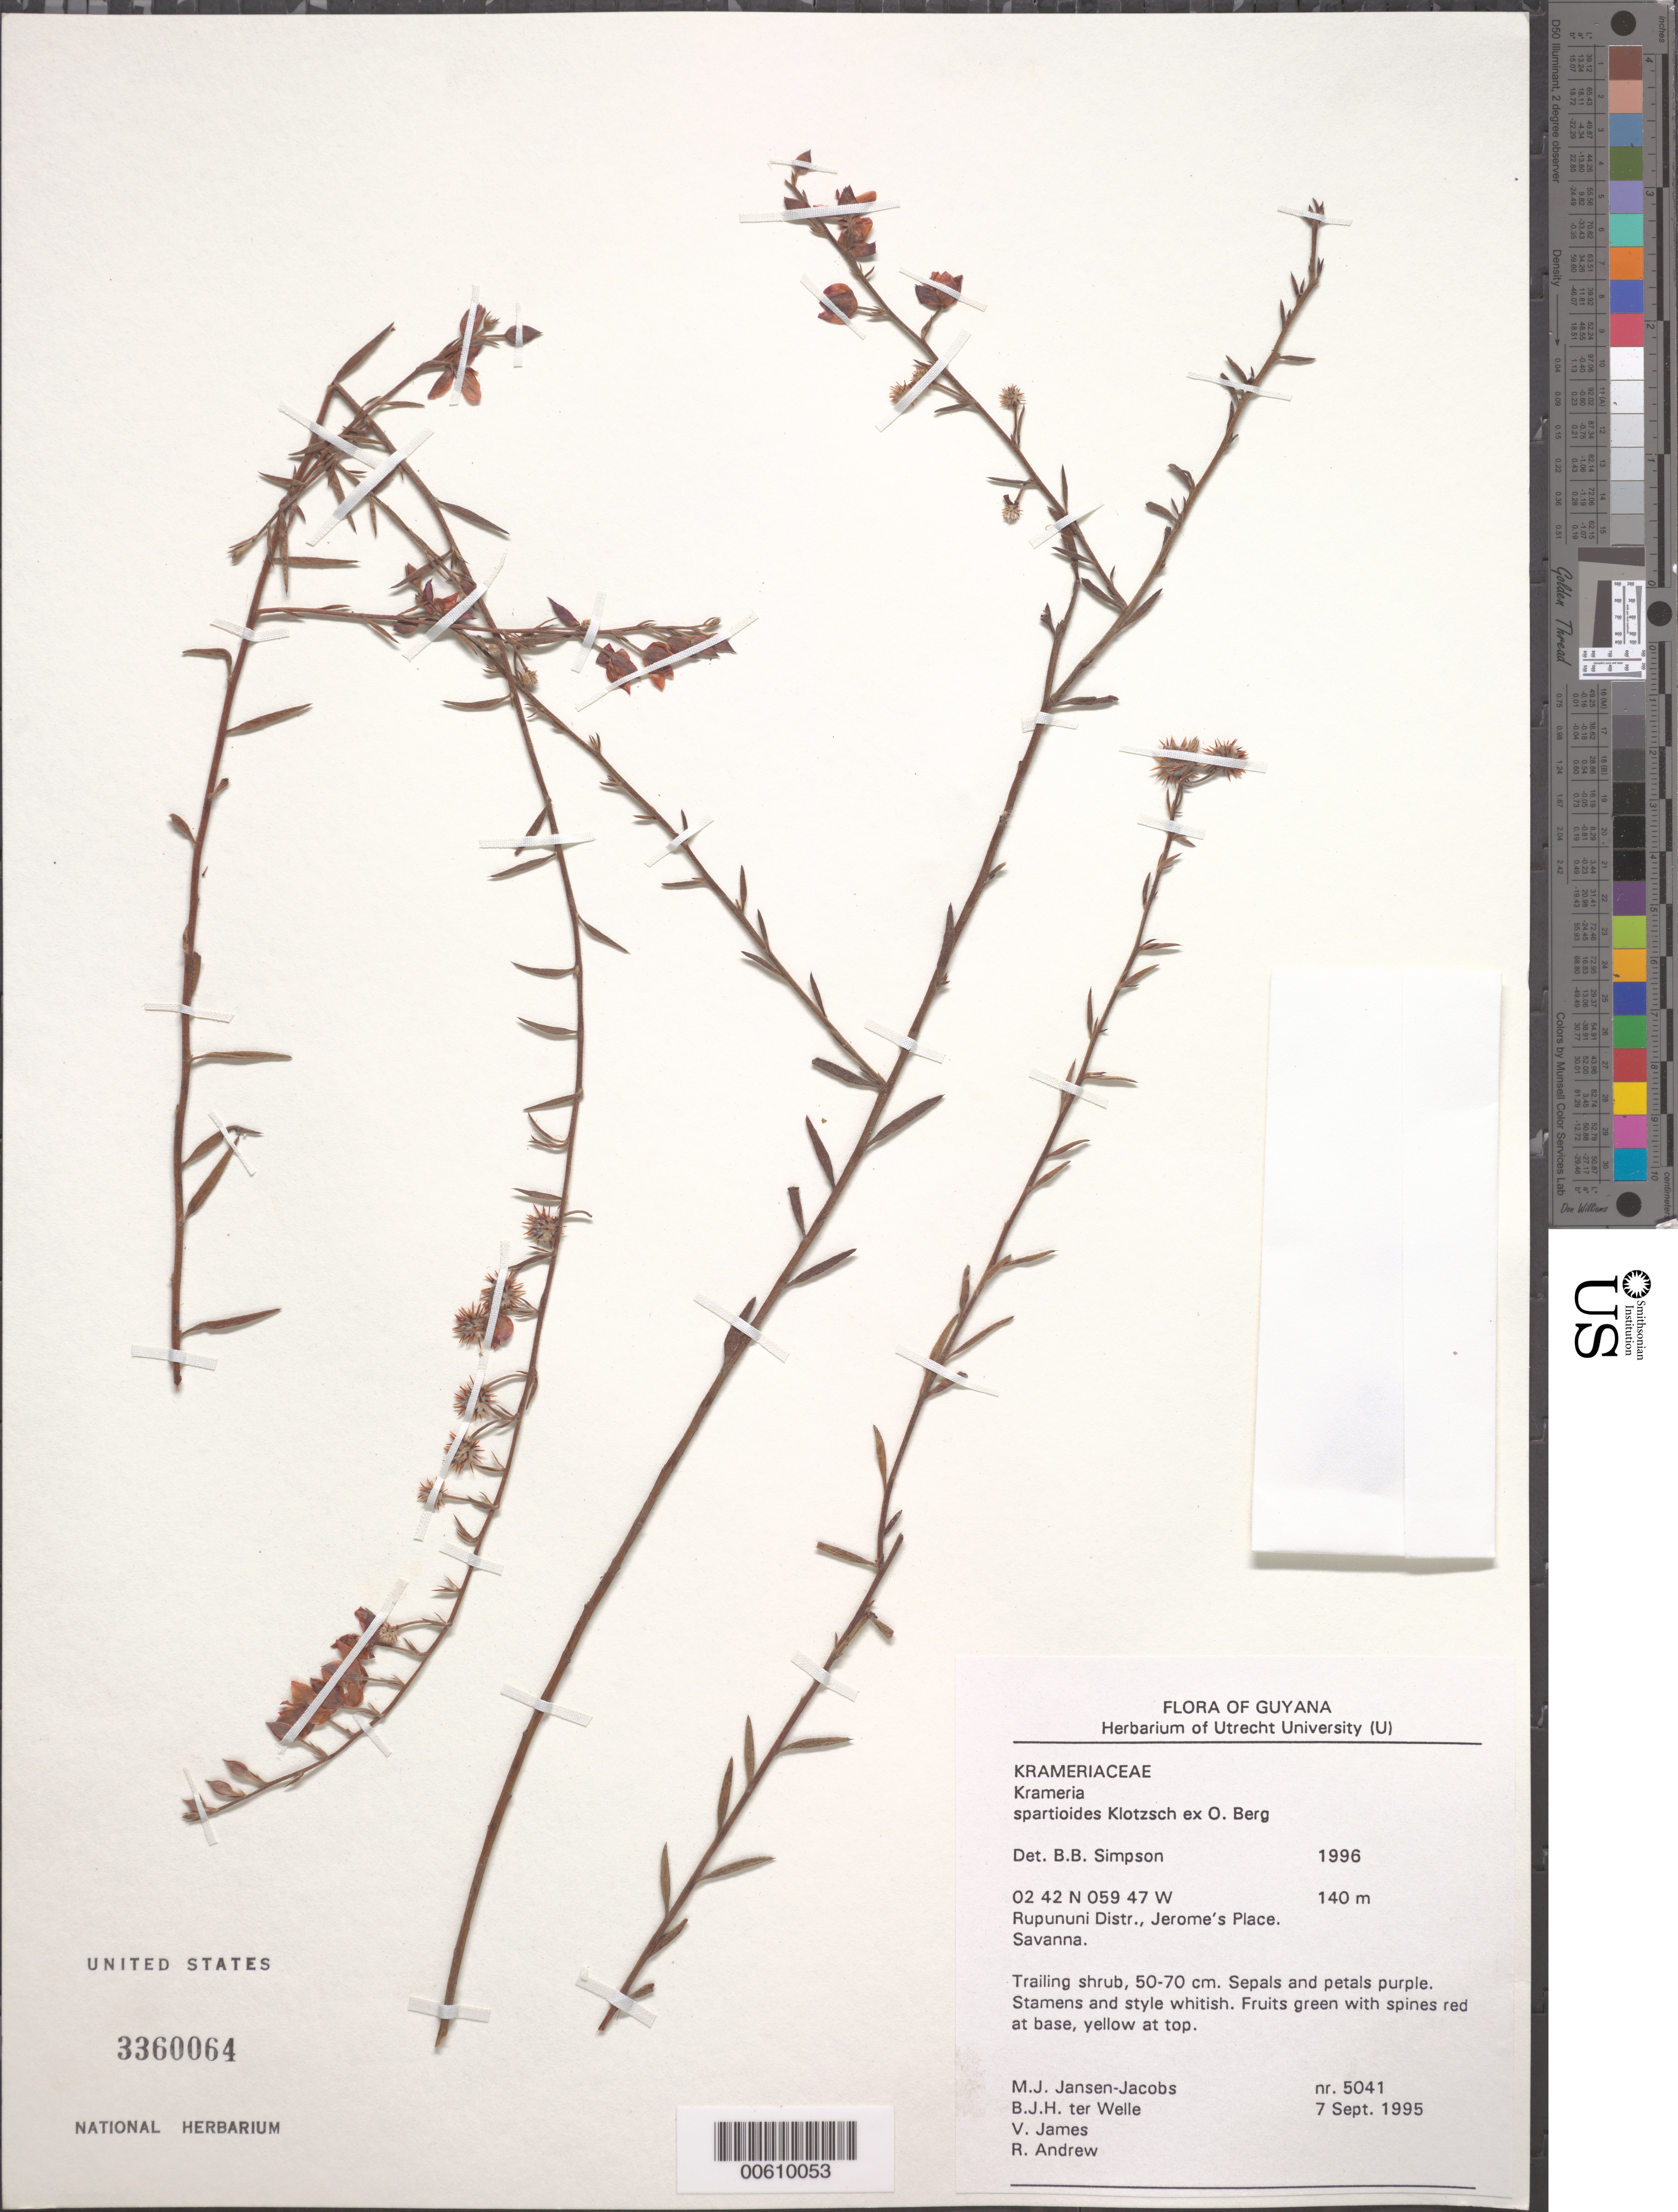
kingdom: Plantae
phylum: Tracheophyta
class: Magnoliopsida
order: Zygophyllales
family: Krameriaceae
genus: Krameria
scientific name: Krameria spartioides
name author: Klotzsch ex O. Berg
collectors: M. J. Jansen-Jacobs, B. Welle, V. James & R. Andrew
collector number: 5041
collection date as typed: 07 Sep 1995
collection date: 1995-09-07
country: Guyana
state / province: E. Berbice-Corentyne / Potaro-Siparuni / U. Takutu-U. Essequibo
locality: Jerome's place, (former) Rupununi Dist.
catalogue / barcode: US 3360064